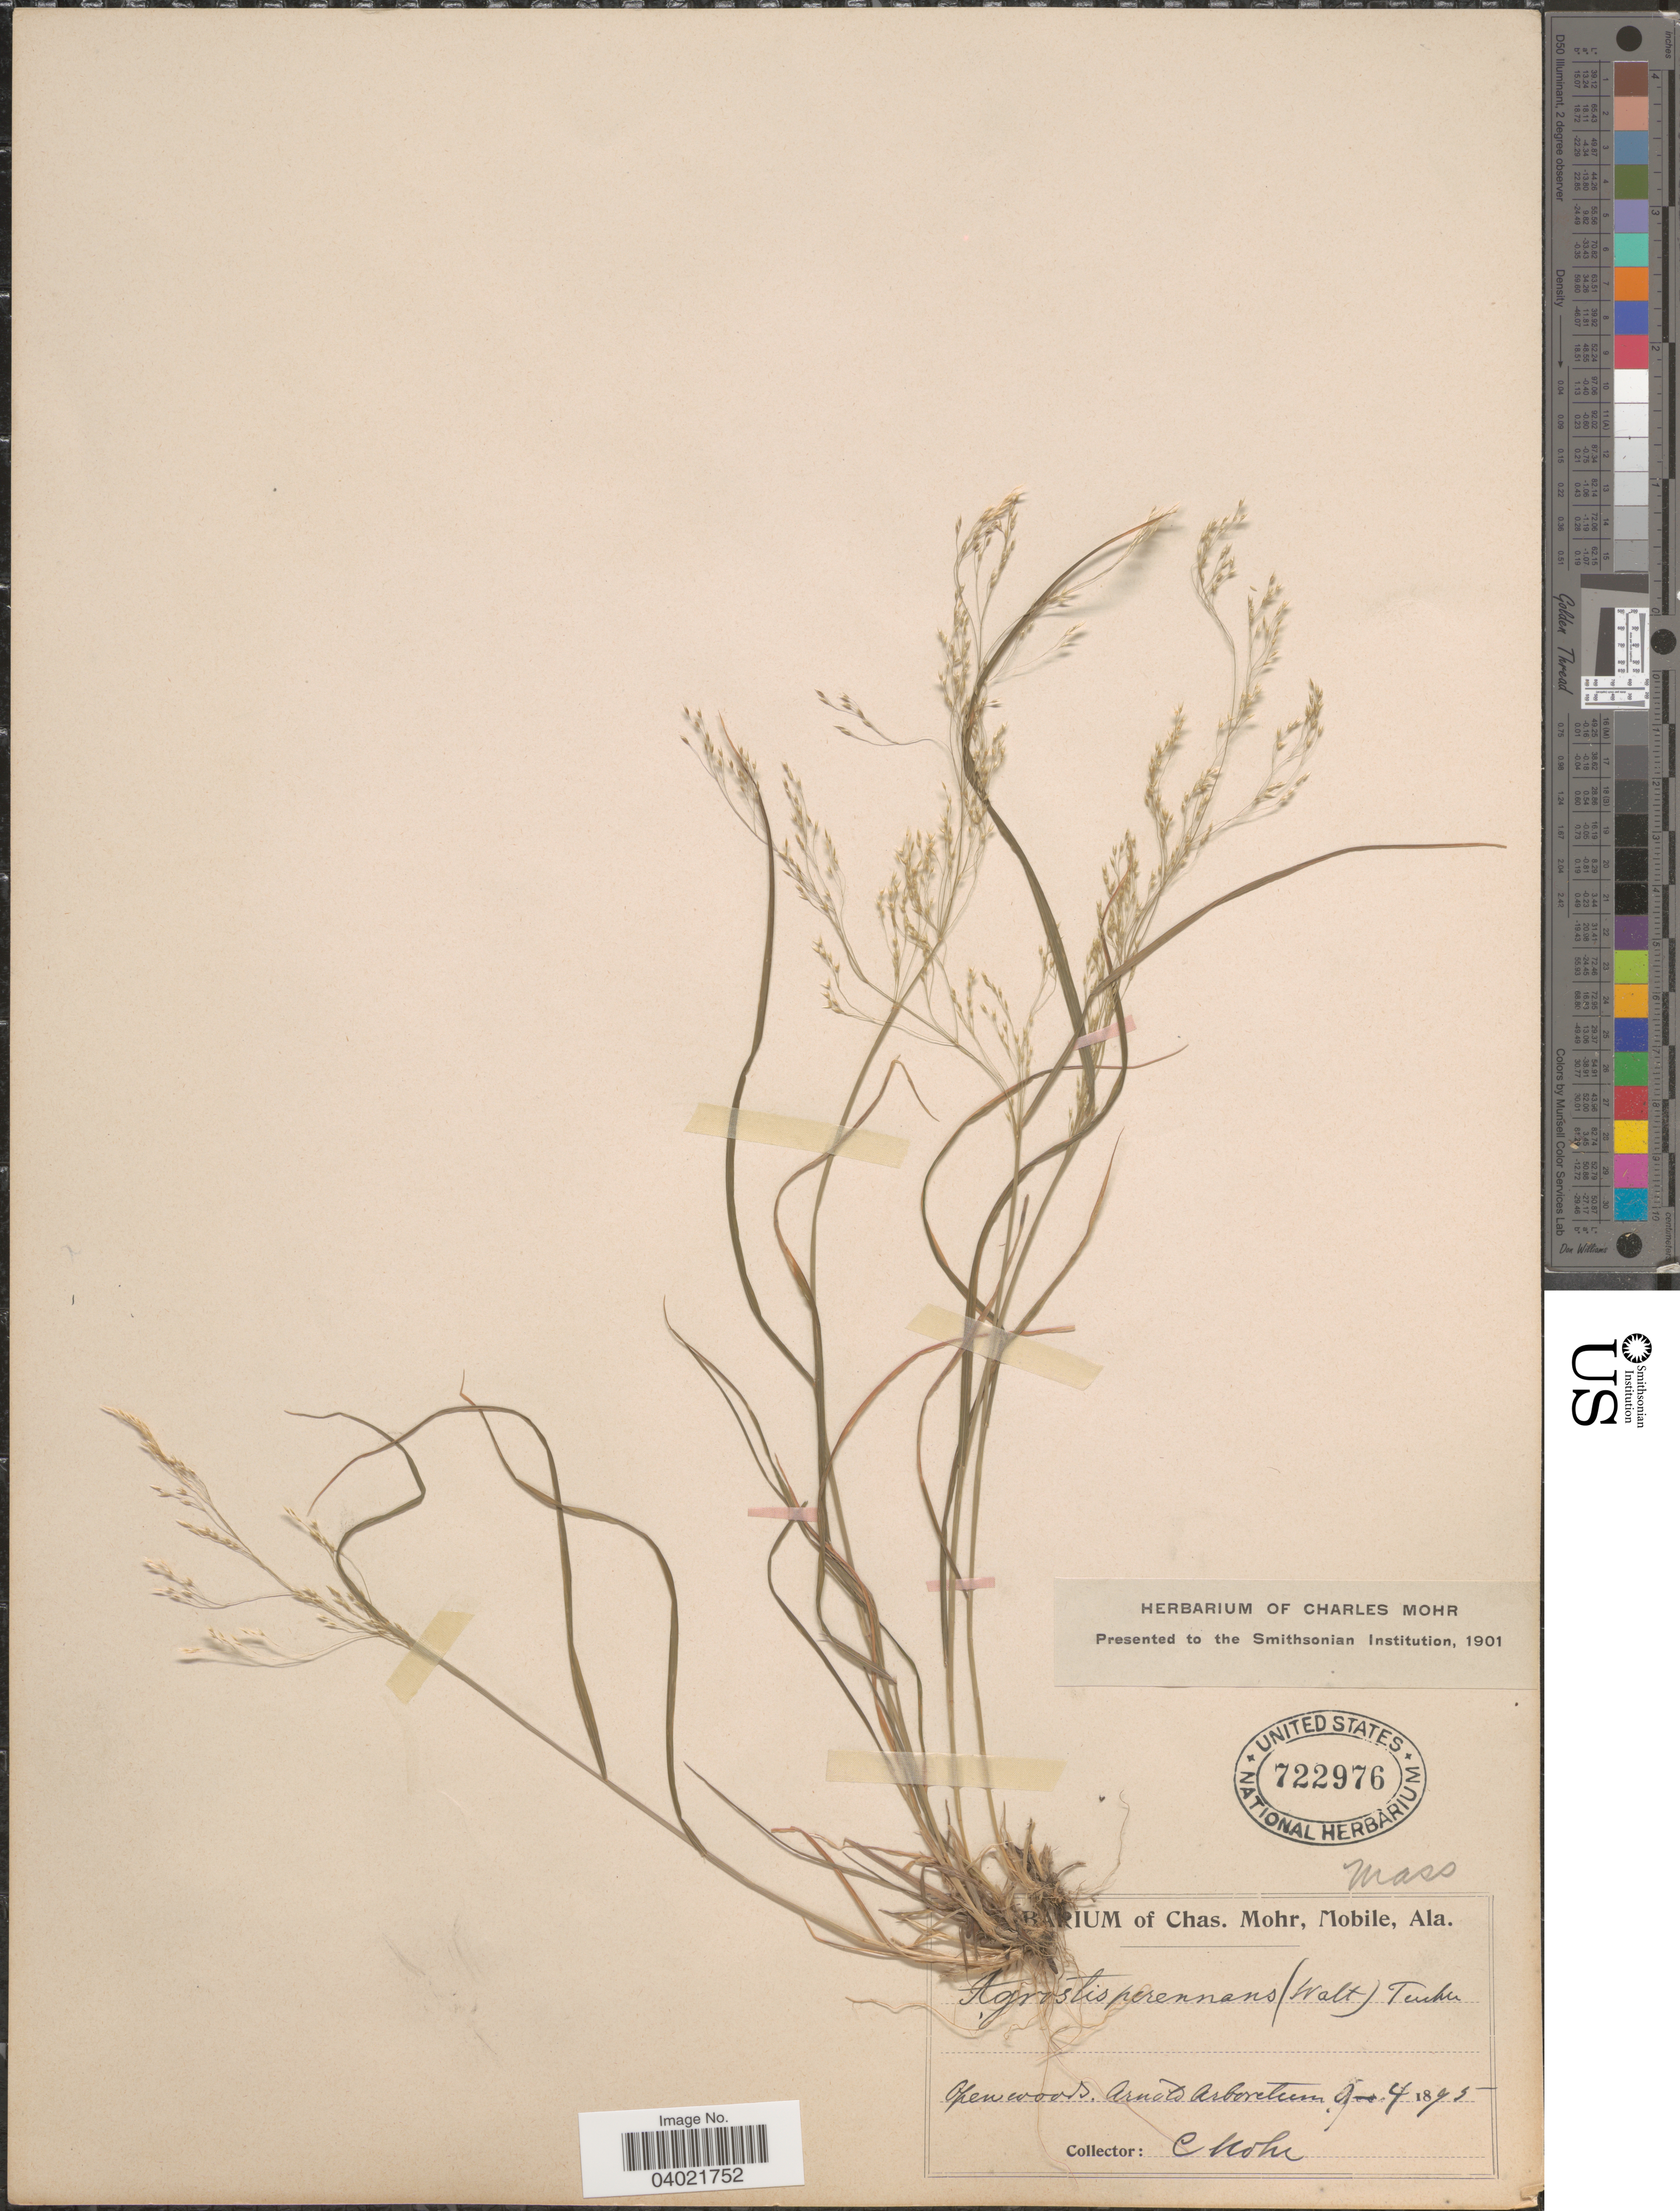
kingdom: Plantae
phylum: Tracheophyta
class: Liliopsida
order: Poales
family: Poaceae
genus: Agrostis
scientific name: Agrostis perennans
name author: (Walter) Tuck.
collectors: Mohr, C. T. (herbarium)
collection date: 1895-09-04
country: United States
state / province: Massachusetts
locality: Open woods, Arnold Arboretum.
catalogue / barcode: US 722976